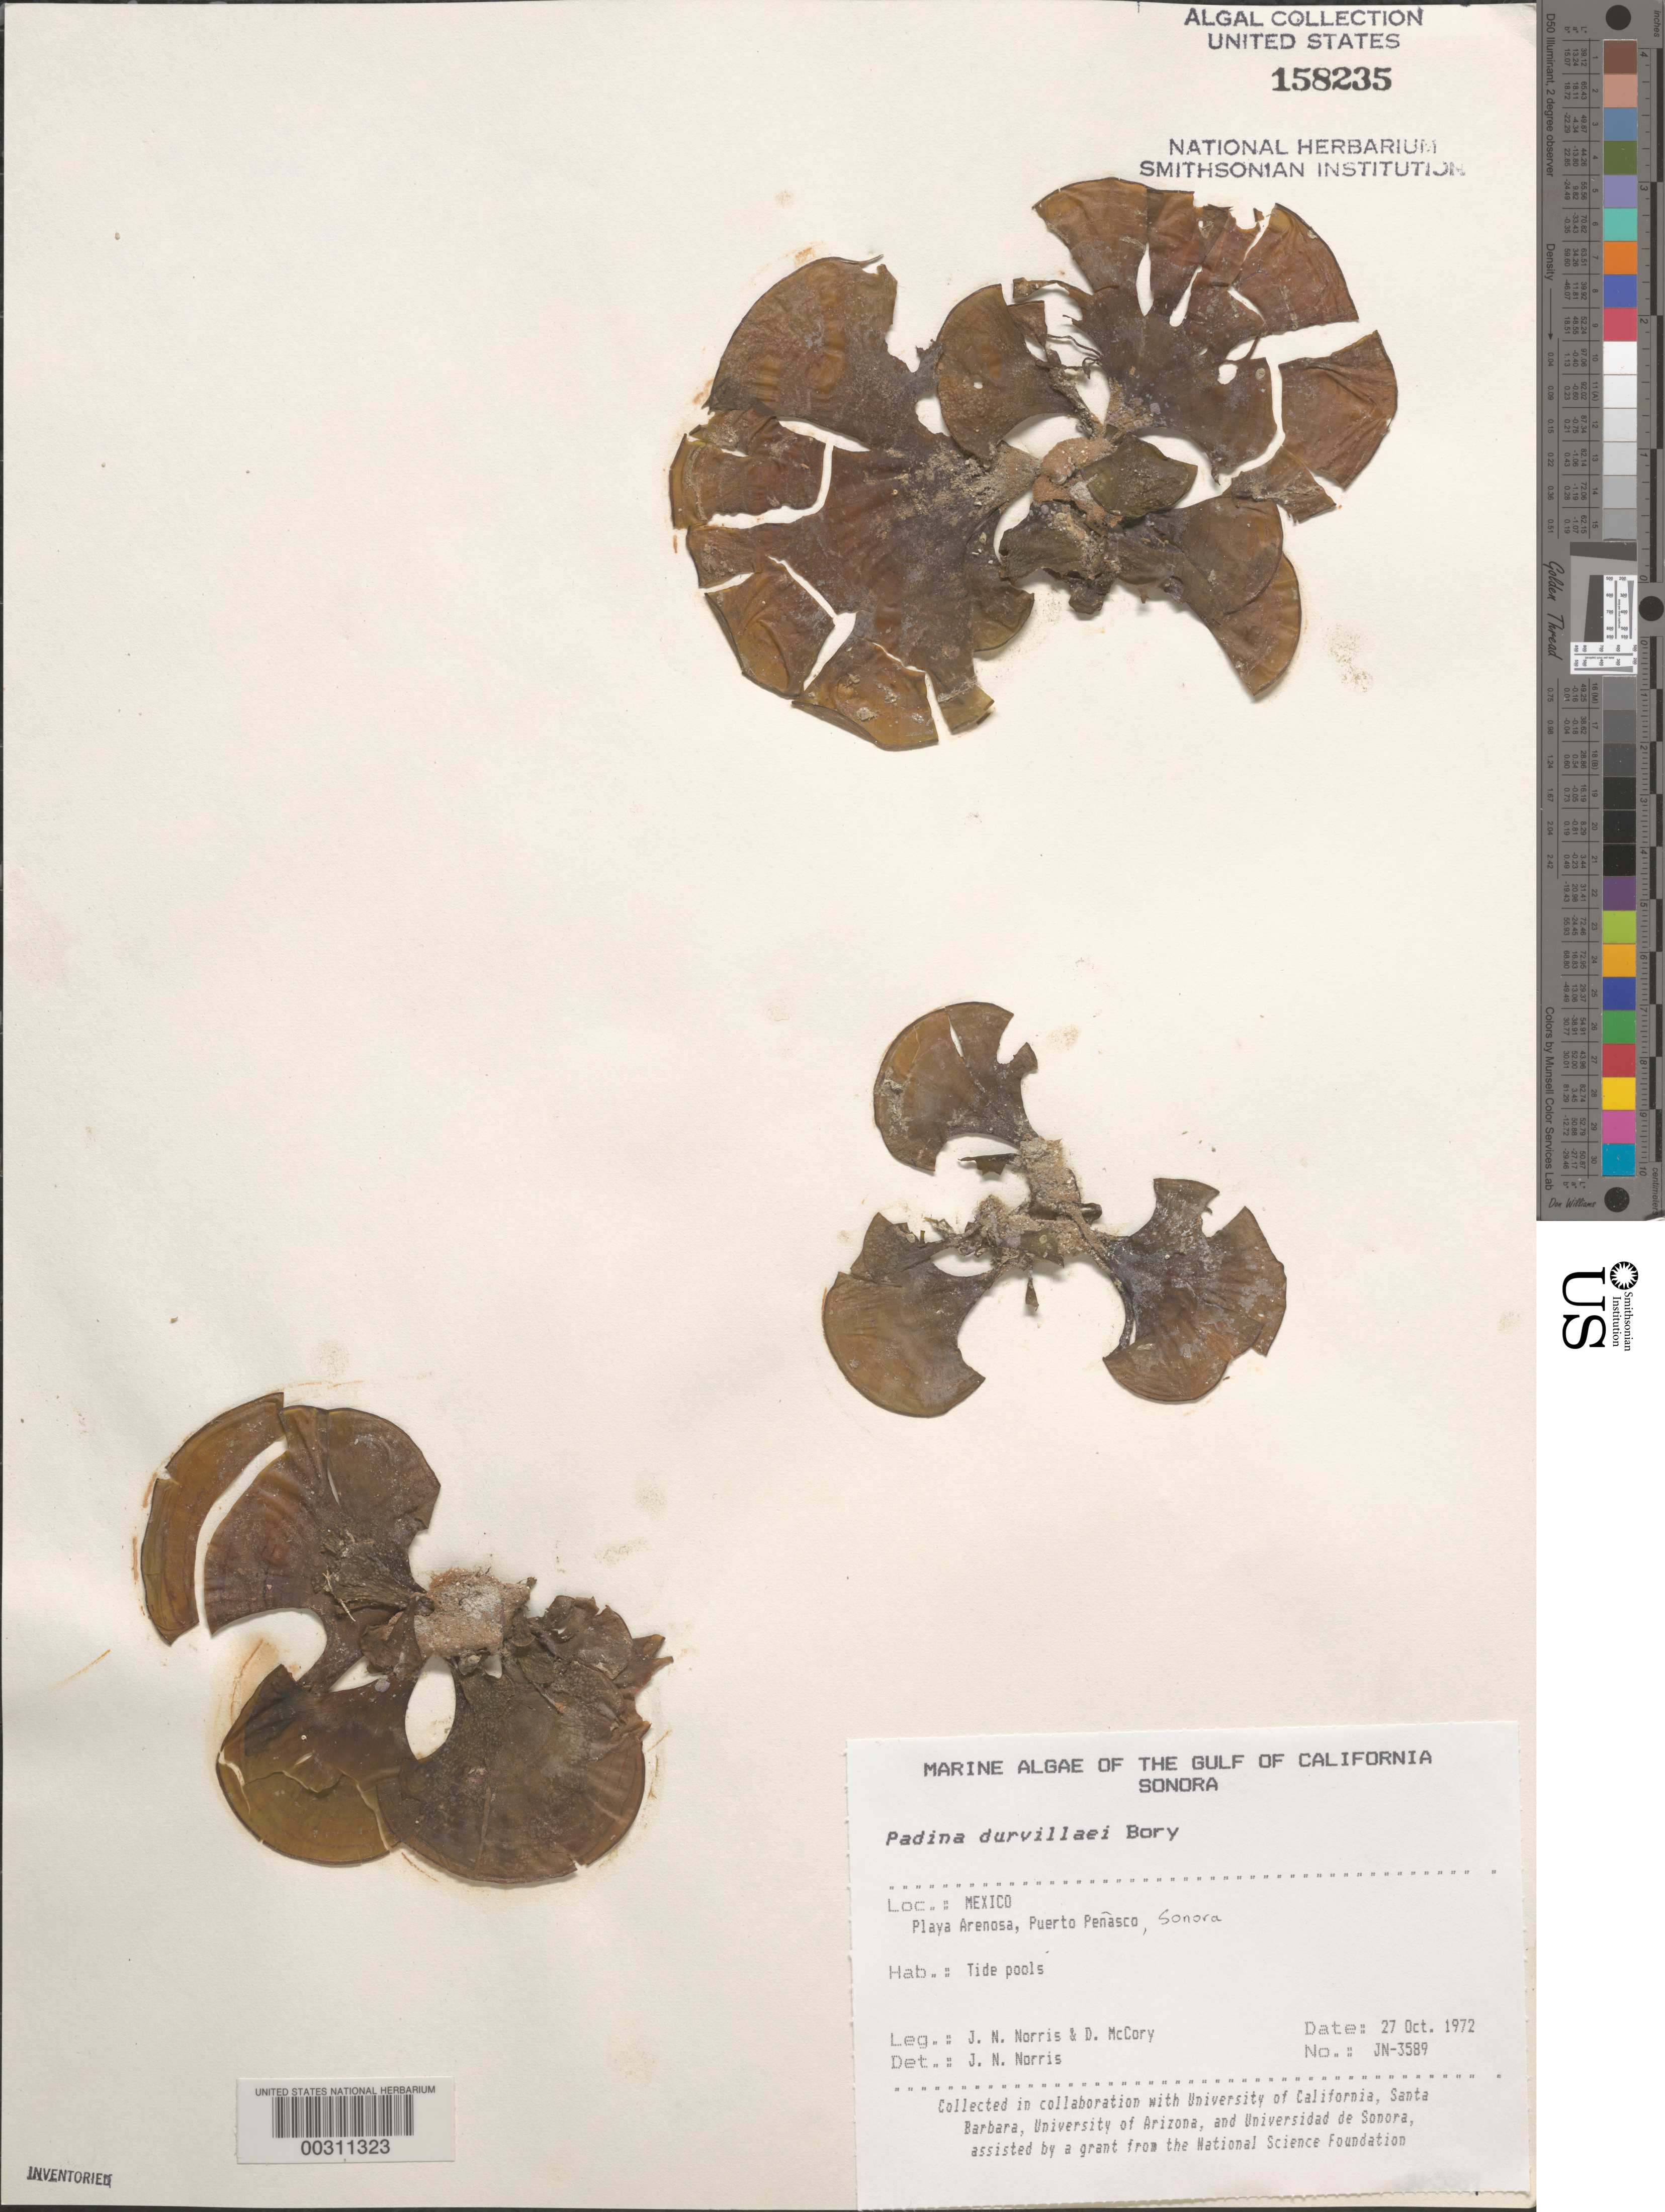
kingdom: Chromista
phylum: Ochrophyta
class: Phaeophyceae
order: Dictyotales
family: Dictyotaceae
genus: Padina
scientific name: Padina durvillaei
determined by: Norris, James N.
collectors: J. N. Norris & D. McCory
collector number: JN-3589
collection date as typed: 27 Oct 1972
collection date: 1972-10-27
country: Mexico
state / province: Sonora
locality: Playa Arenosa, Puerto Penasco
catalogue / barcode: US 158235